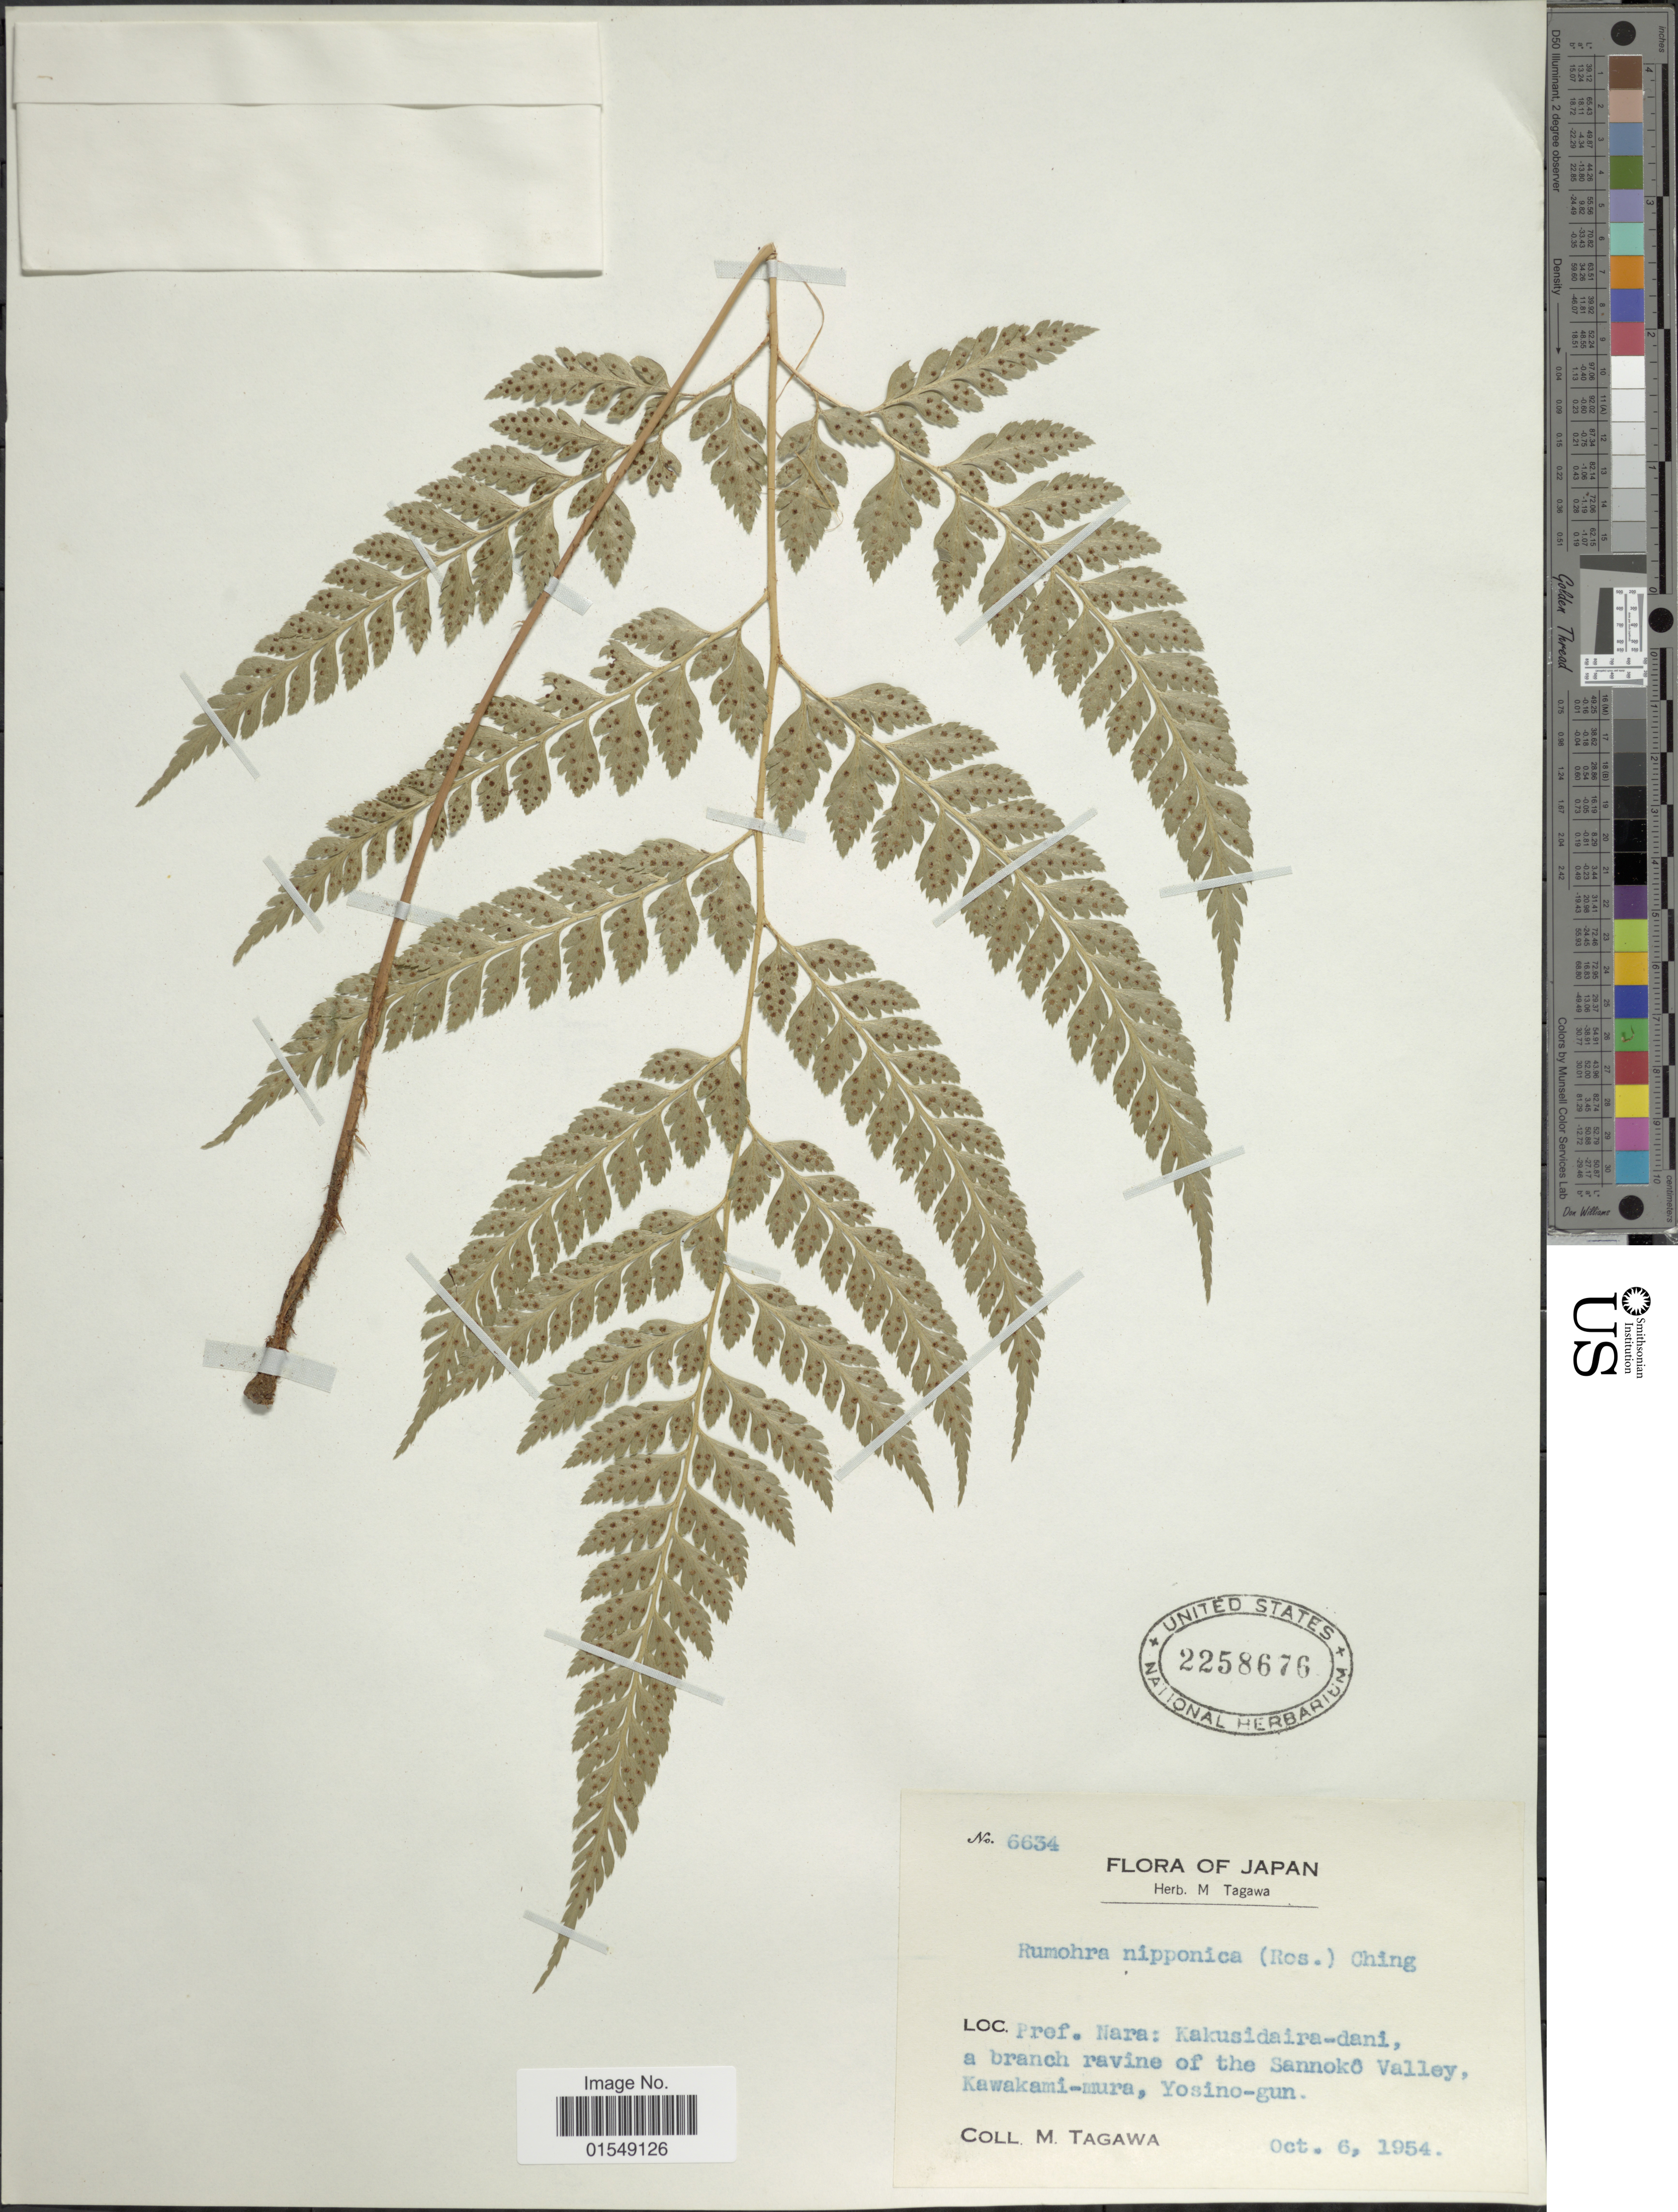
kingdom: Plantae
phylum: Tracheophyta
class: Polypodiopsida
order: Polypodiales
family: Dryopteridaceae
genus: Arachniodes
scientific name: Arachniodes nipponica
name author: (Rosenst.) Ohwi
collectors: M. Tagawa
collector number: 6634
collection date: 1954-10-06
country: Japan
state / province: Nara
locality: Pref. Nara: Kausidaira-dani, a branch ravine of the Sannokô Valley, Kawakami-mura, Yosino-gun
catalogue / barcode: US 2258676